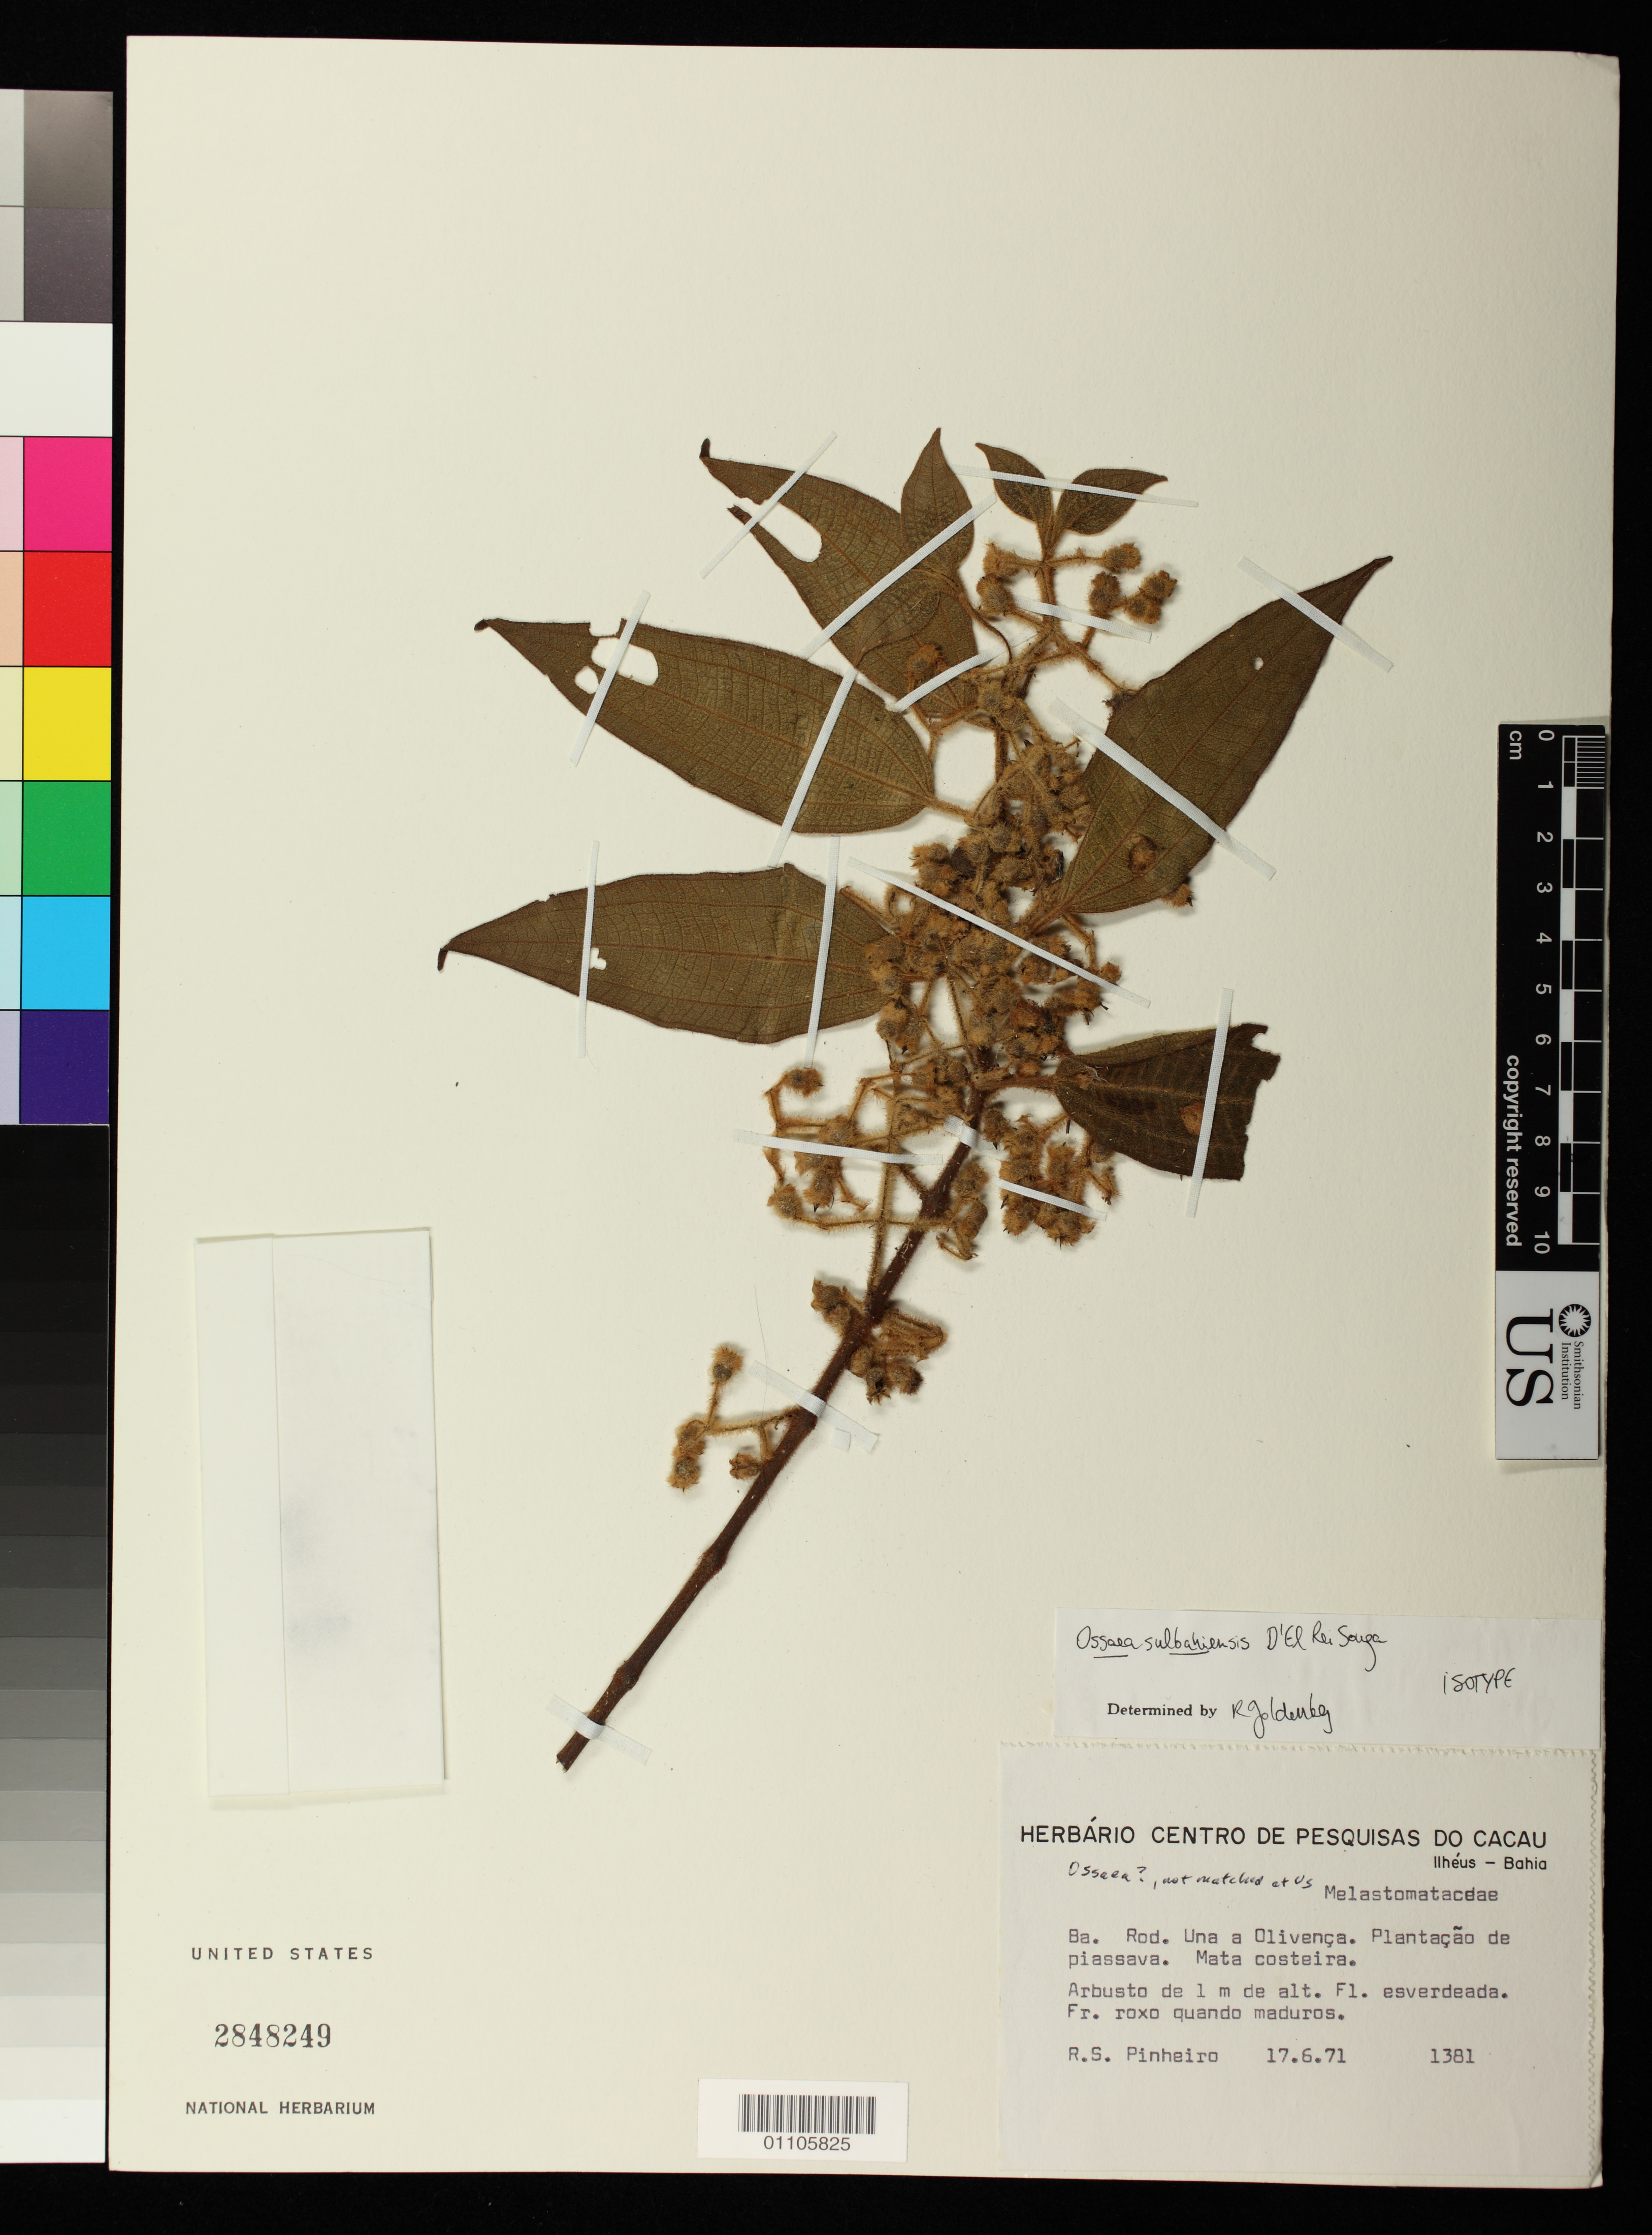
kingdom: Plantae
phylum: Tracheophyta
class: Magnoliopsida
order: Myrtales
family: Melastomataceae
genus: Ossaea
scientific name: Ossaea sulbahiensis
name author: D'El Rei Souza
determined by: Goldenberg, R.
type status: Isotype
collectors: R. S. Pinheiro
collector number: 1381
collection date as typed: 17 Jun 1971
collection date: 1971-06-17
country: Brazil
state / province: Bahia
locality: Ba. Rod. Una a Olivença. Plantação de piassava. Mata costeira.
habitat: Mata costeira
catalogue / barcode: US 2848249